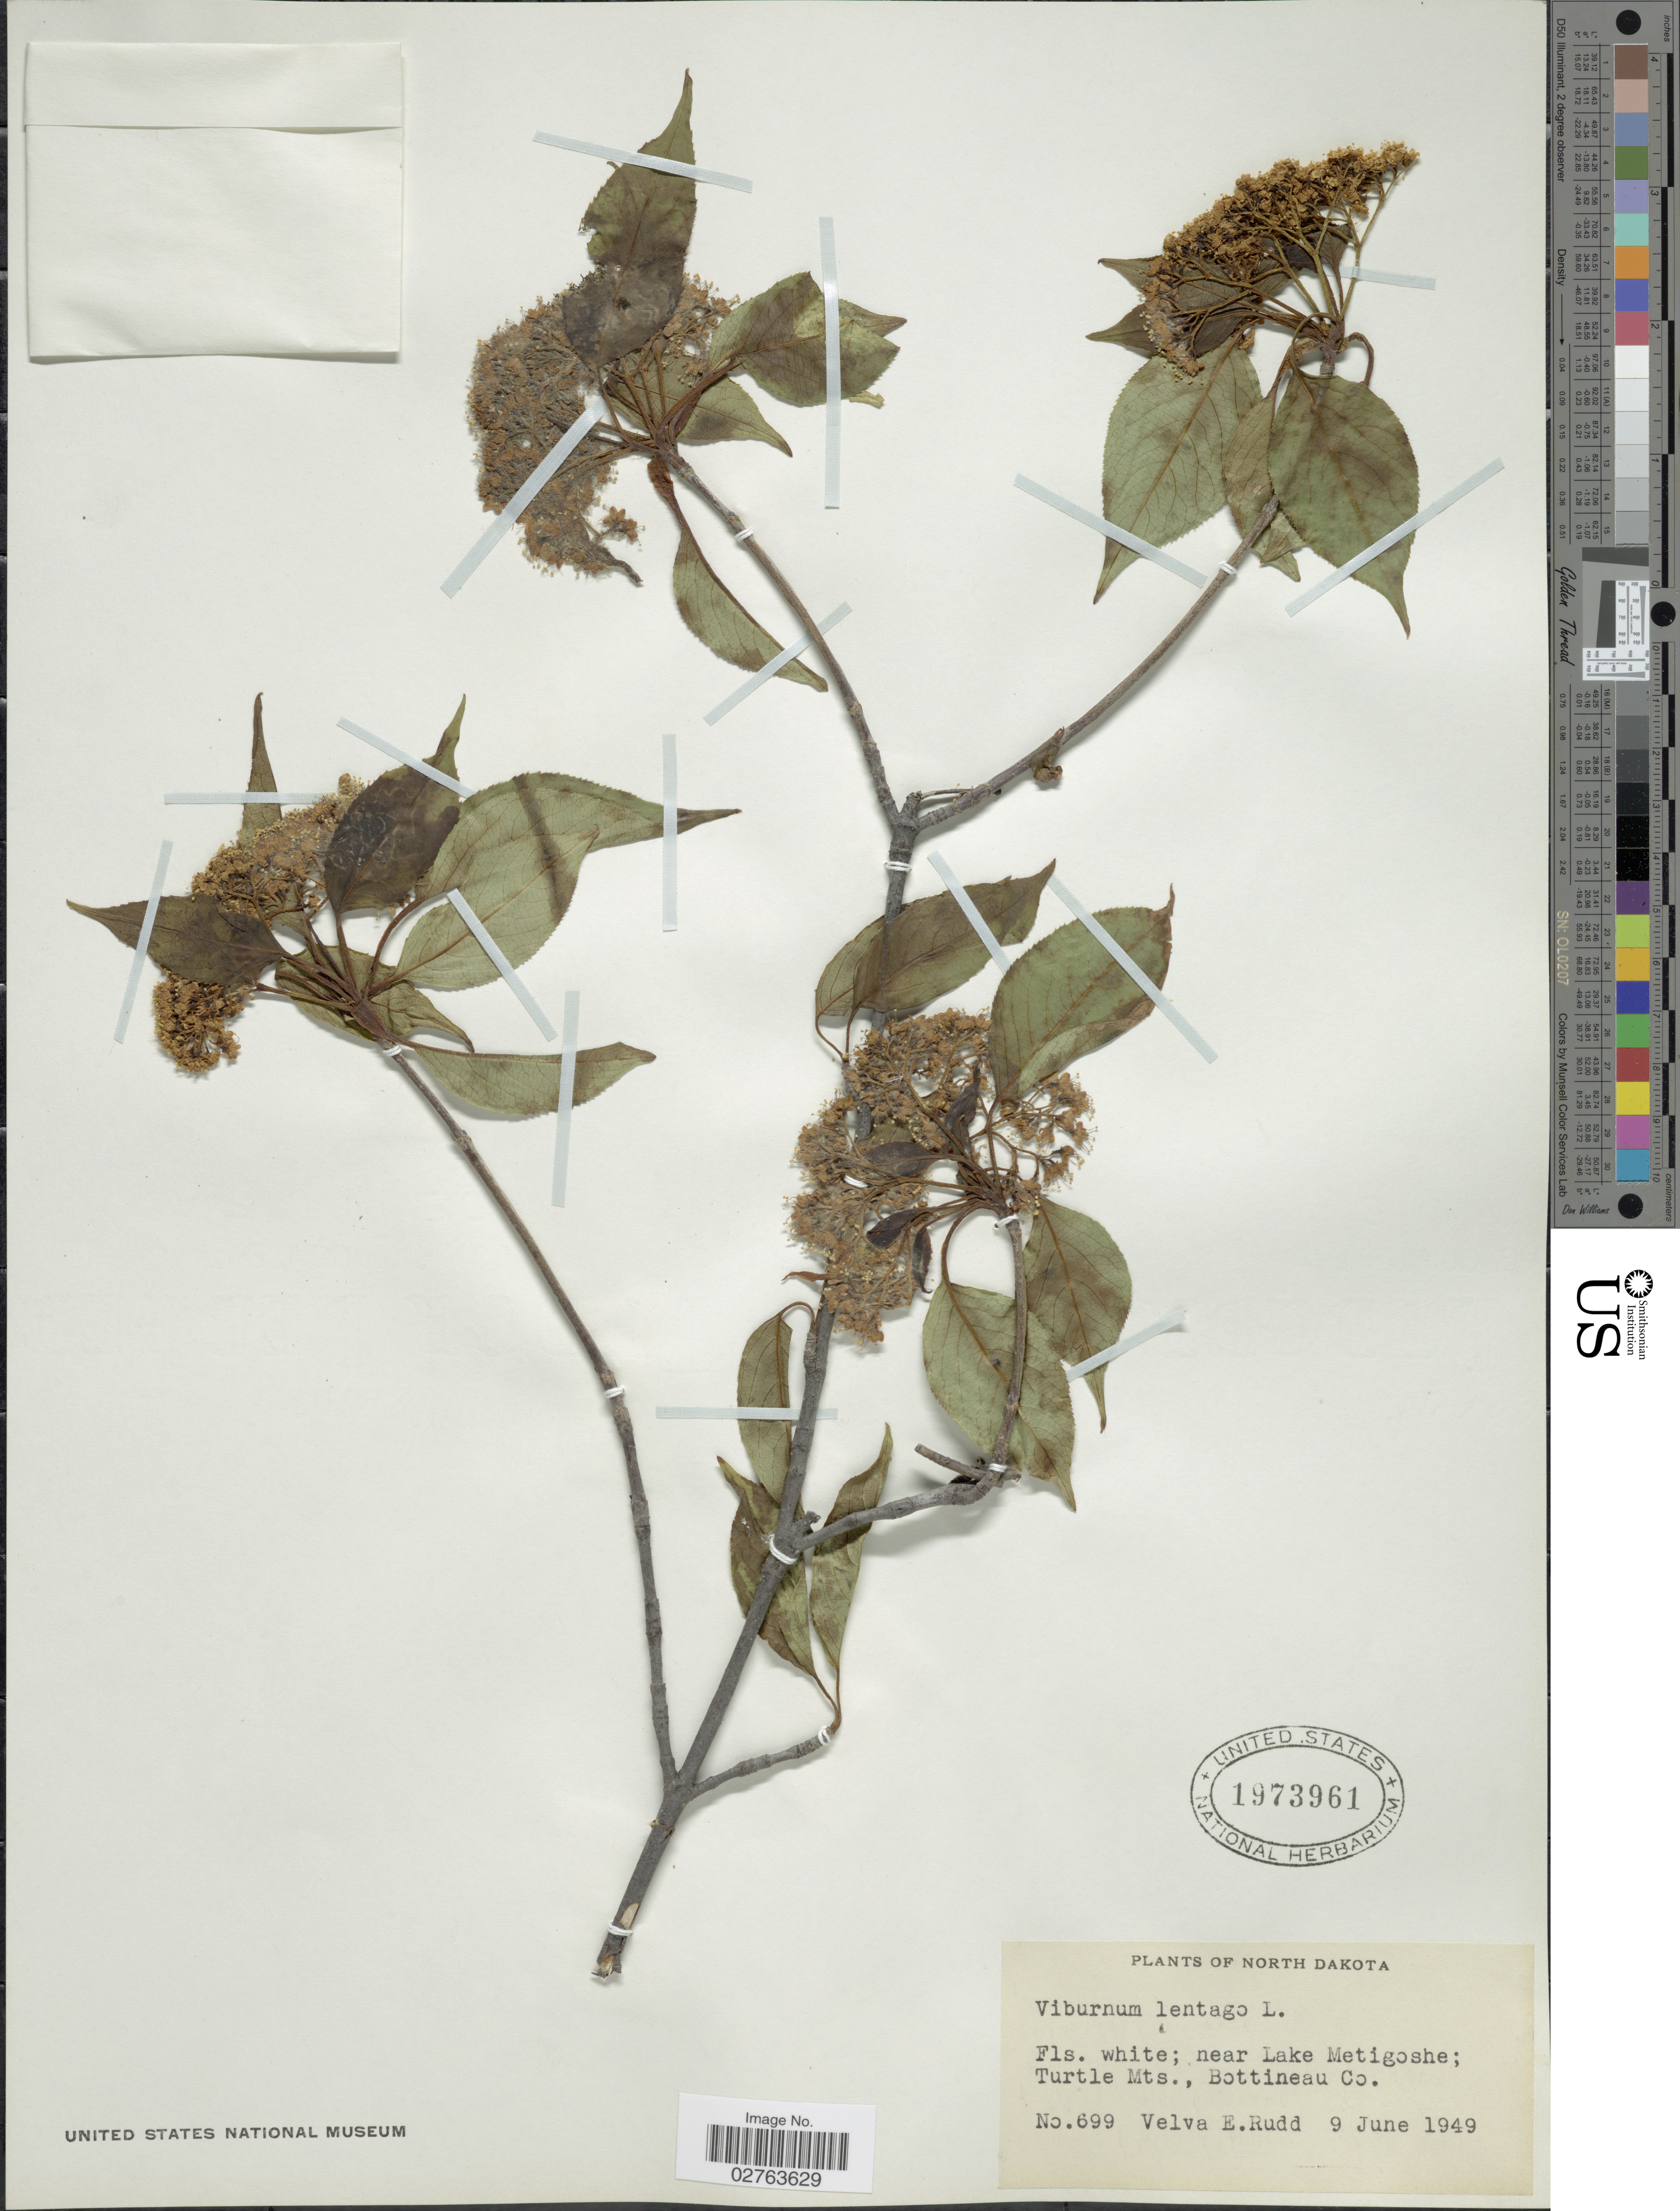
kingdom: Plantae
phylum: Tracheophyta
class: Magnoliopsida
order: Dipsacales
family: Viburnaceae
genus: Viburnum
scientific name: Viburnum lentago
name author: L.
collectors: V. E. Rudd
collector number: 699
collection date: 1949-06-09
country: United States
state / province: North Dakota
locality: Near Lake Metigoshe; Turtle Mts., Bottineau Co.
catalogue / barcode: US 1973961